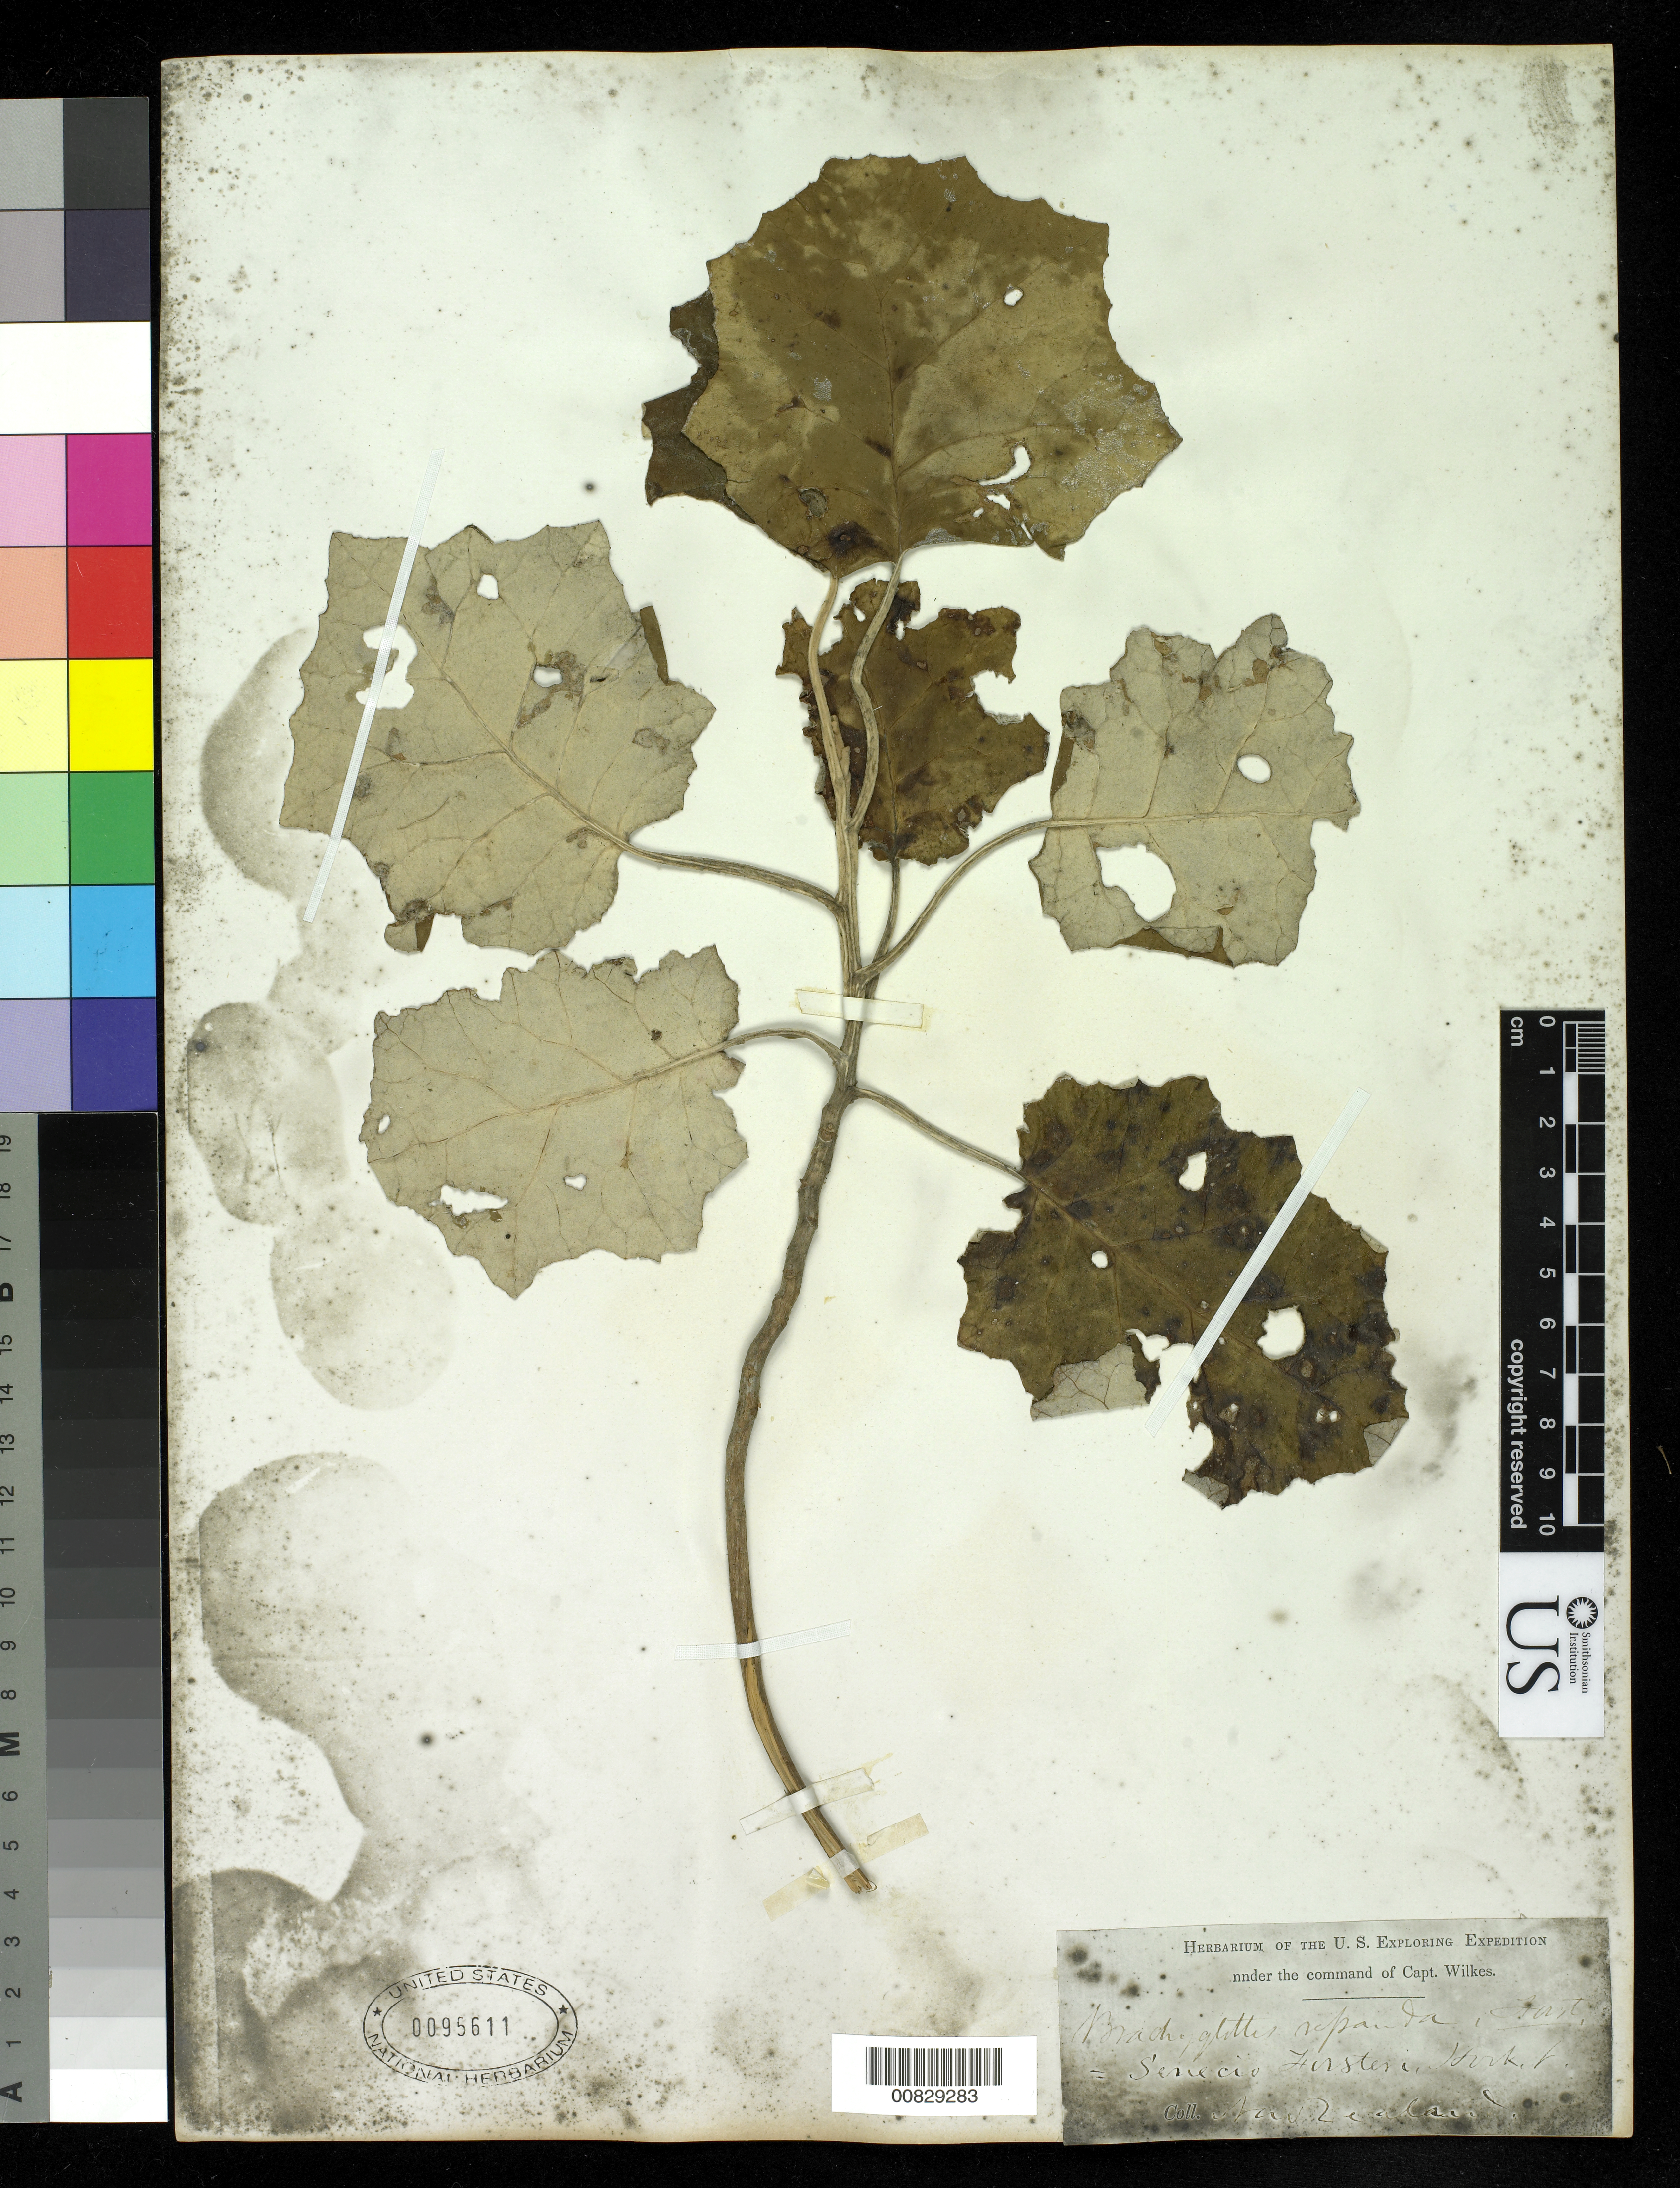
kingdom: Plantae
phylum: Tracheophyta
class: Magnoliopsida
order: Asterales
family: Asteraceae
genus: Brachyglottis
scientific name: Brachyglottis repanda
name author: J.R. Forst. & G. Forst.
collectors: Wilkes Explor. Exped.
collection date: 1838/1842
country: New Zealand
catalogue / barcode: US 95611